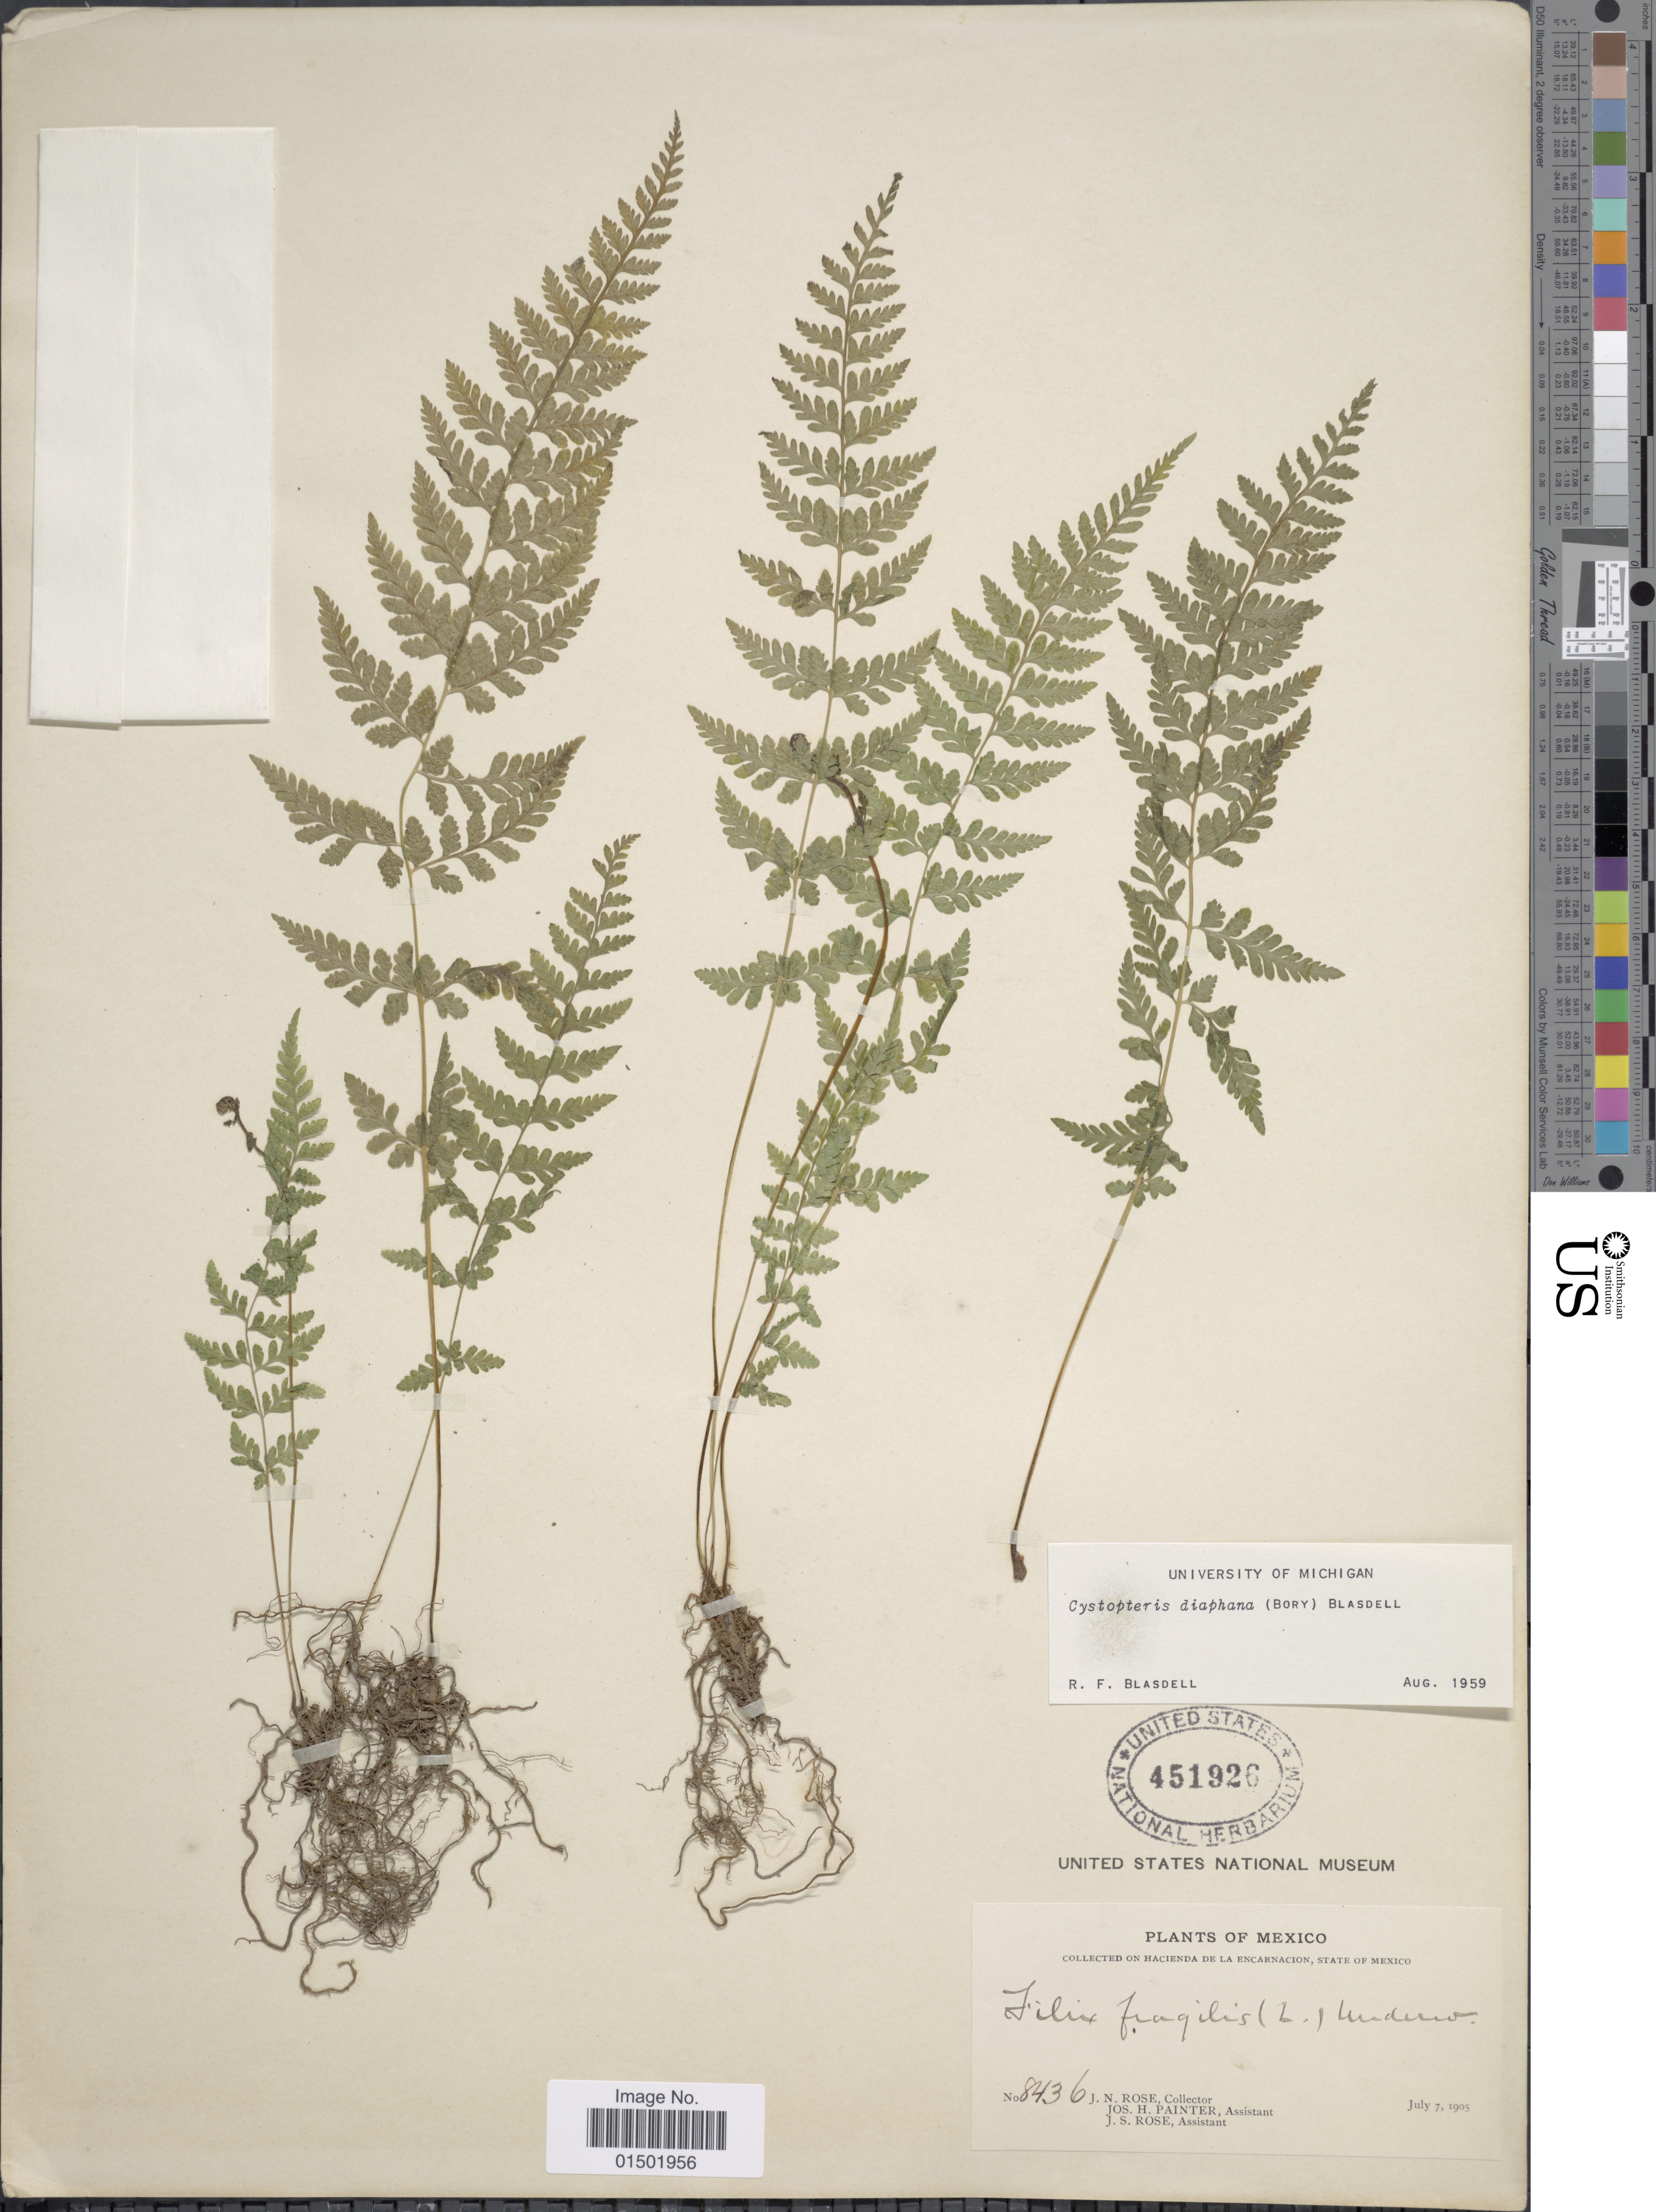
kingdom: Plantae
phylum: Tracheophyta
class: Polypodiopsida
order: Polypodiales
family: Cystopteridaceae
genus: Cystopteris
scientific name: Cystopteris diaphana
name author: (Bory) Blasdell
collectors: J. N. Rose, J. H. Painter & J. S. Rose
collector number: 8436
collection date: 1905-07-07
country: Mexico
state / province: México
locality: Hacienda de La Encarnacion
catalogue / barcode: US 451926